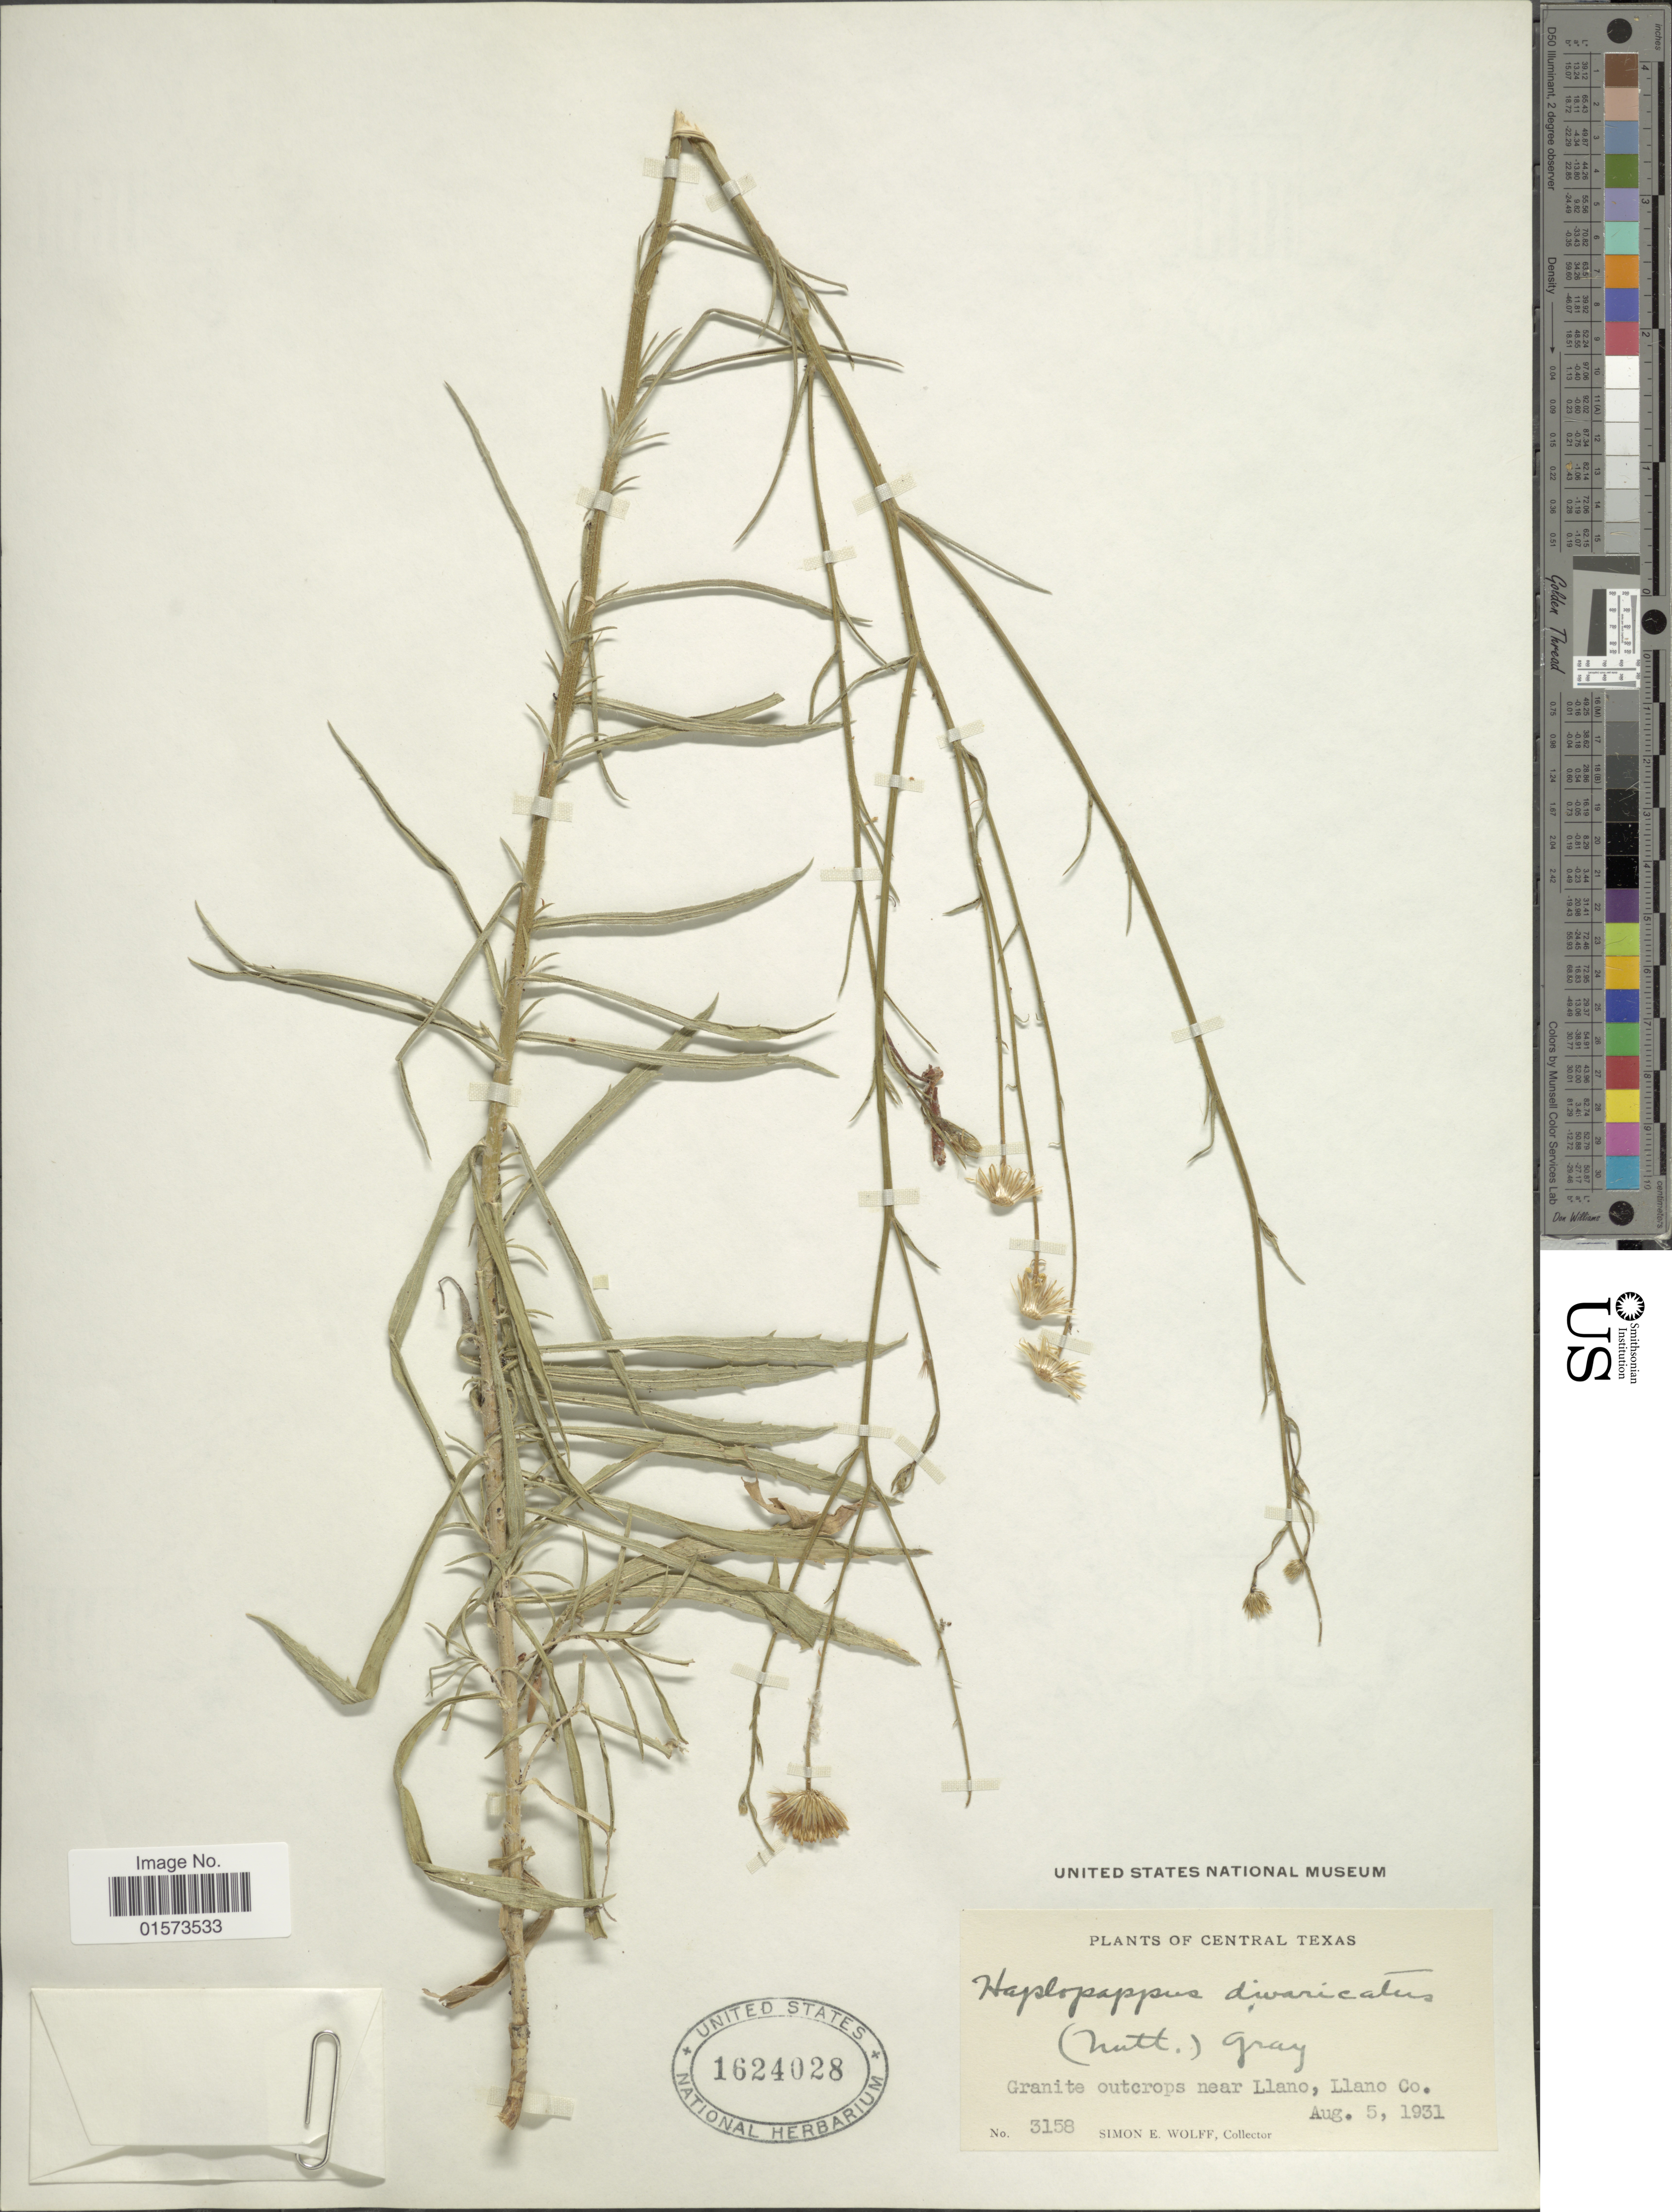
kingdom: Plantae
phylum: Tracheophyta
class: Magnoliopsida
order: Asterales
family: Asteraceae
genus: Croptilon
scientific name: Croptilon divaricatum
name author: (Nutt.) Raf.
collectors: S. E. Wolff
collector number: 3158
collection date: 1931-08-05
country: United States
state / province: Texas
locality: Central Texas, Granite outcrops near Llano, Llano Co.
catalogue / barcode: US 1624028